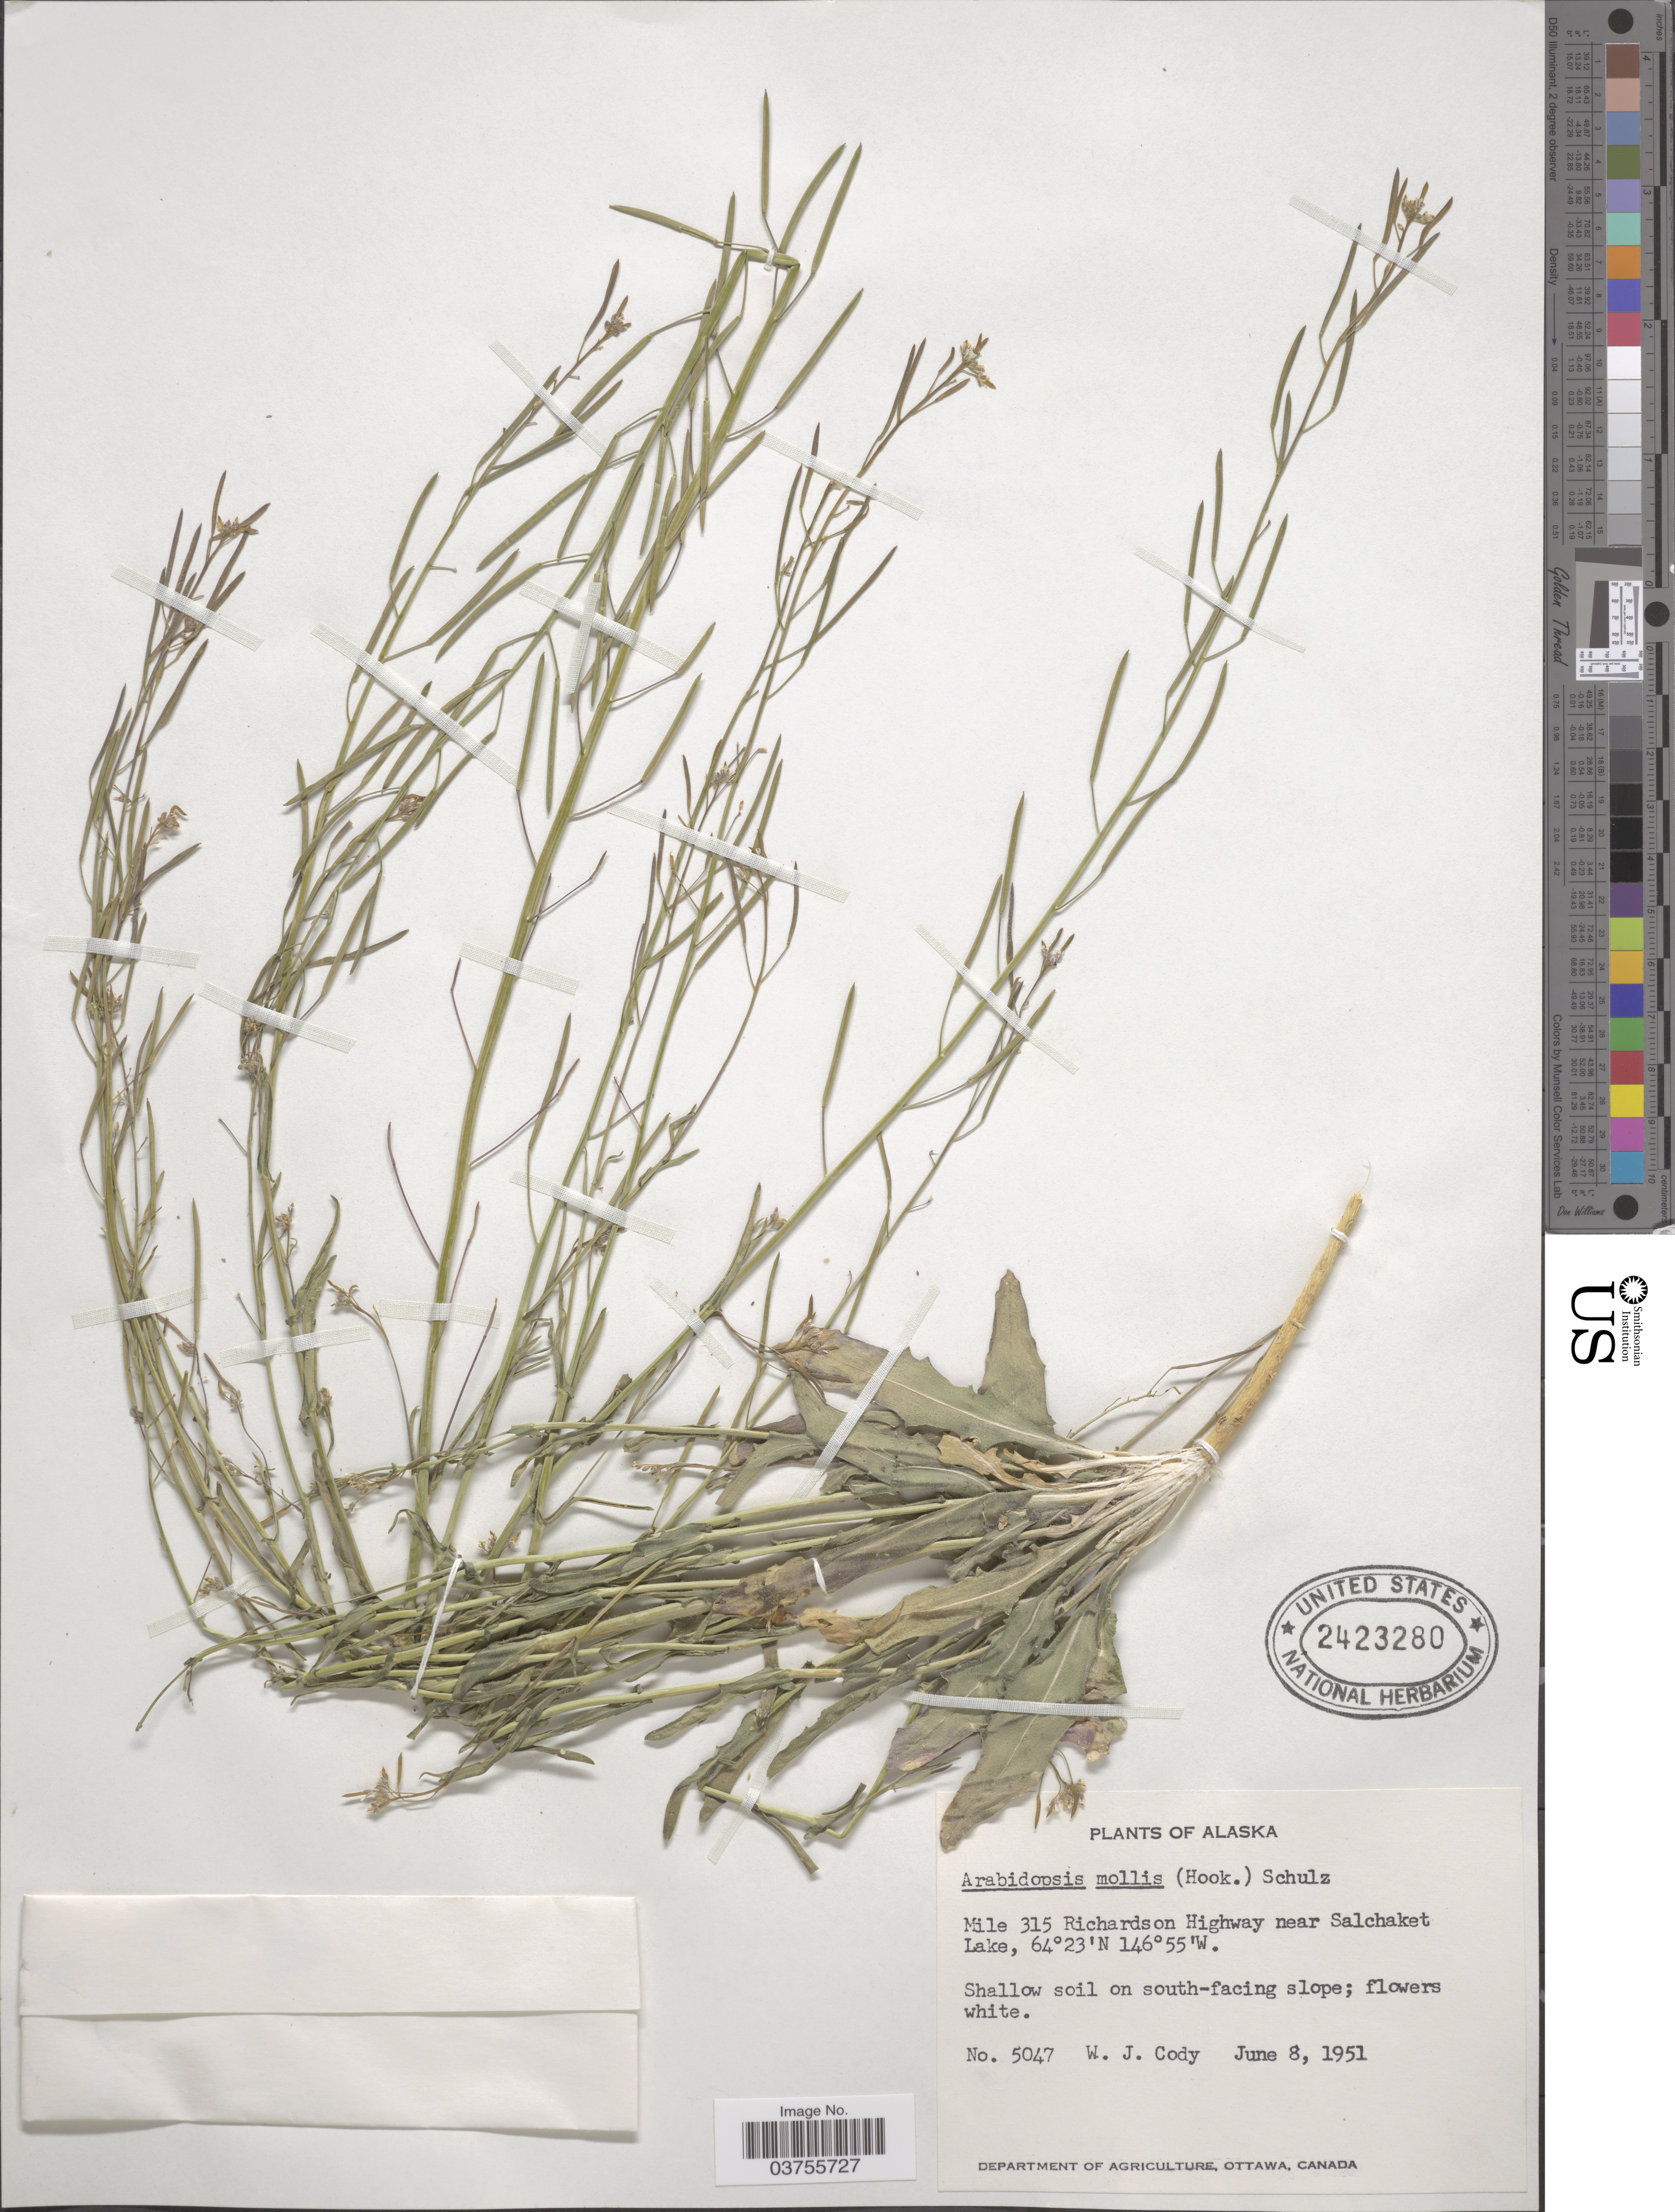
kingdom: Plantae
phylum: Tracheophyta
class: Magnoliopsida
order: Brassicales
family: Brassicaceae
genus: Arabidopsis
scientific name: Arabidopsis mollis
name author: (Hook.) O.E. Schulz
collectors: W. Cody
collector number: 5047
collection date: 1951-06-08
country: United States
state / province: Alaska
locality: Mile 315 Richardson Highway near Salchaket Lake.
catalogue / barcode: US 2423280